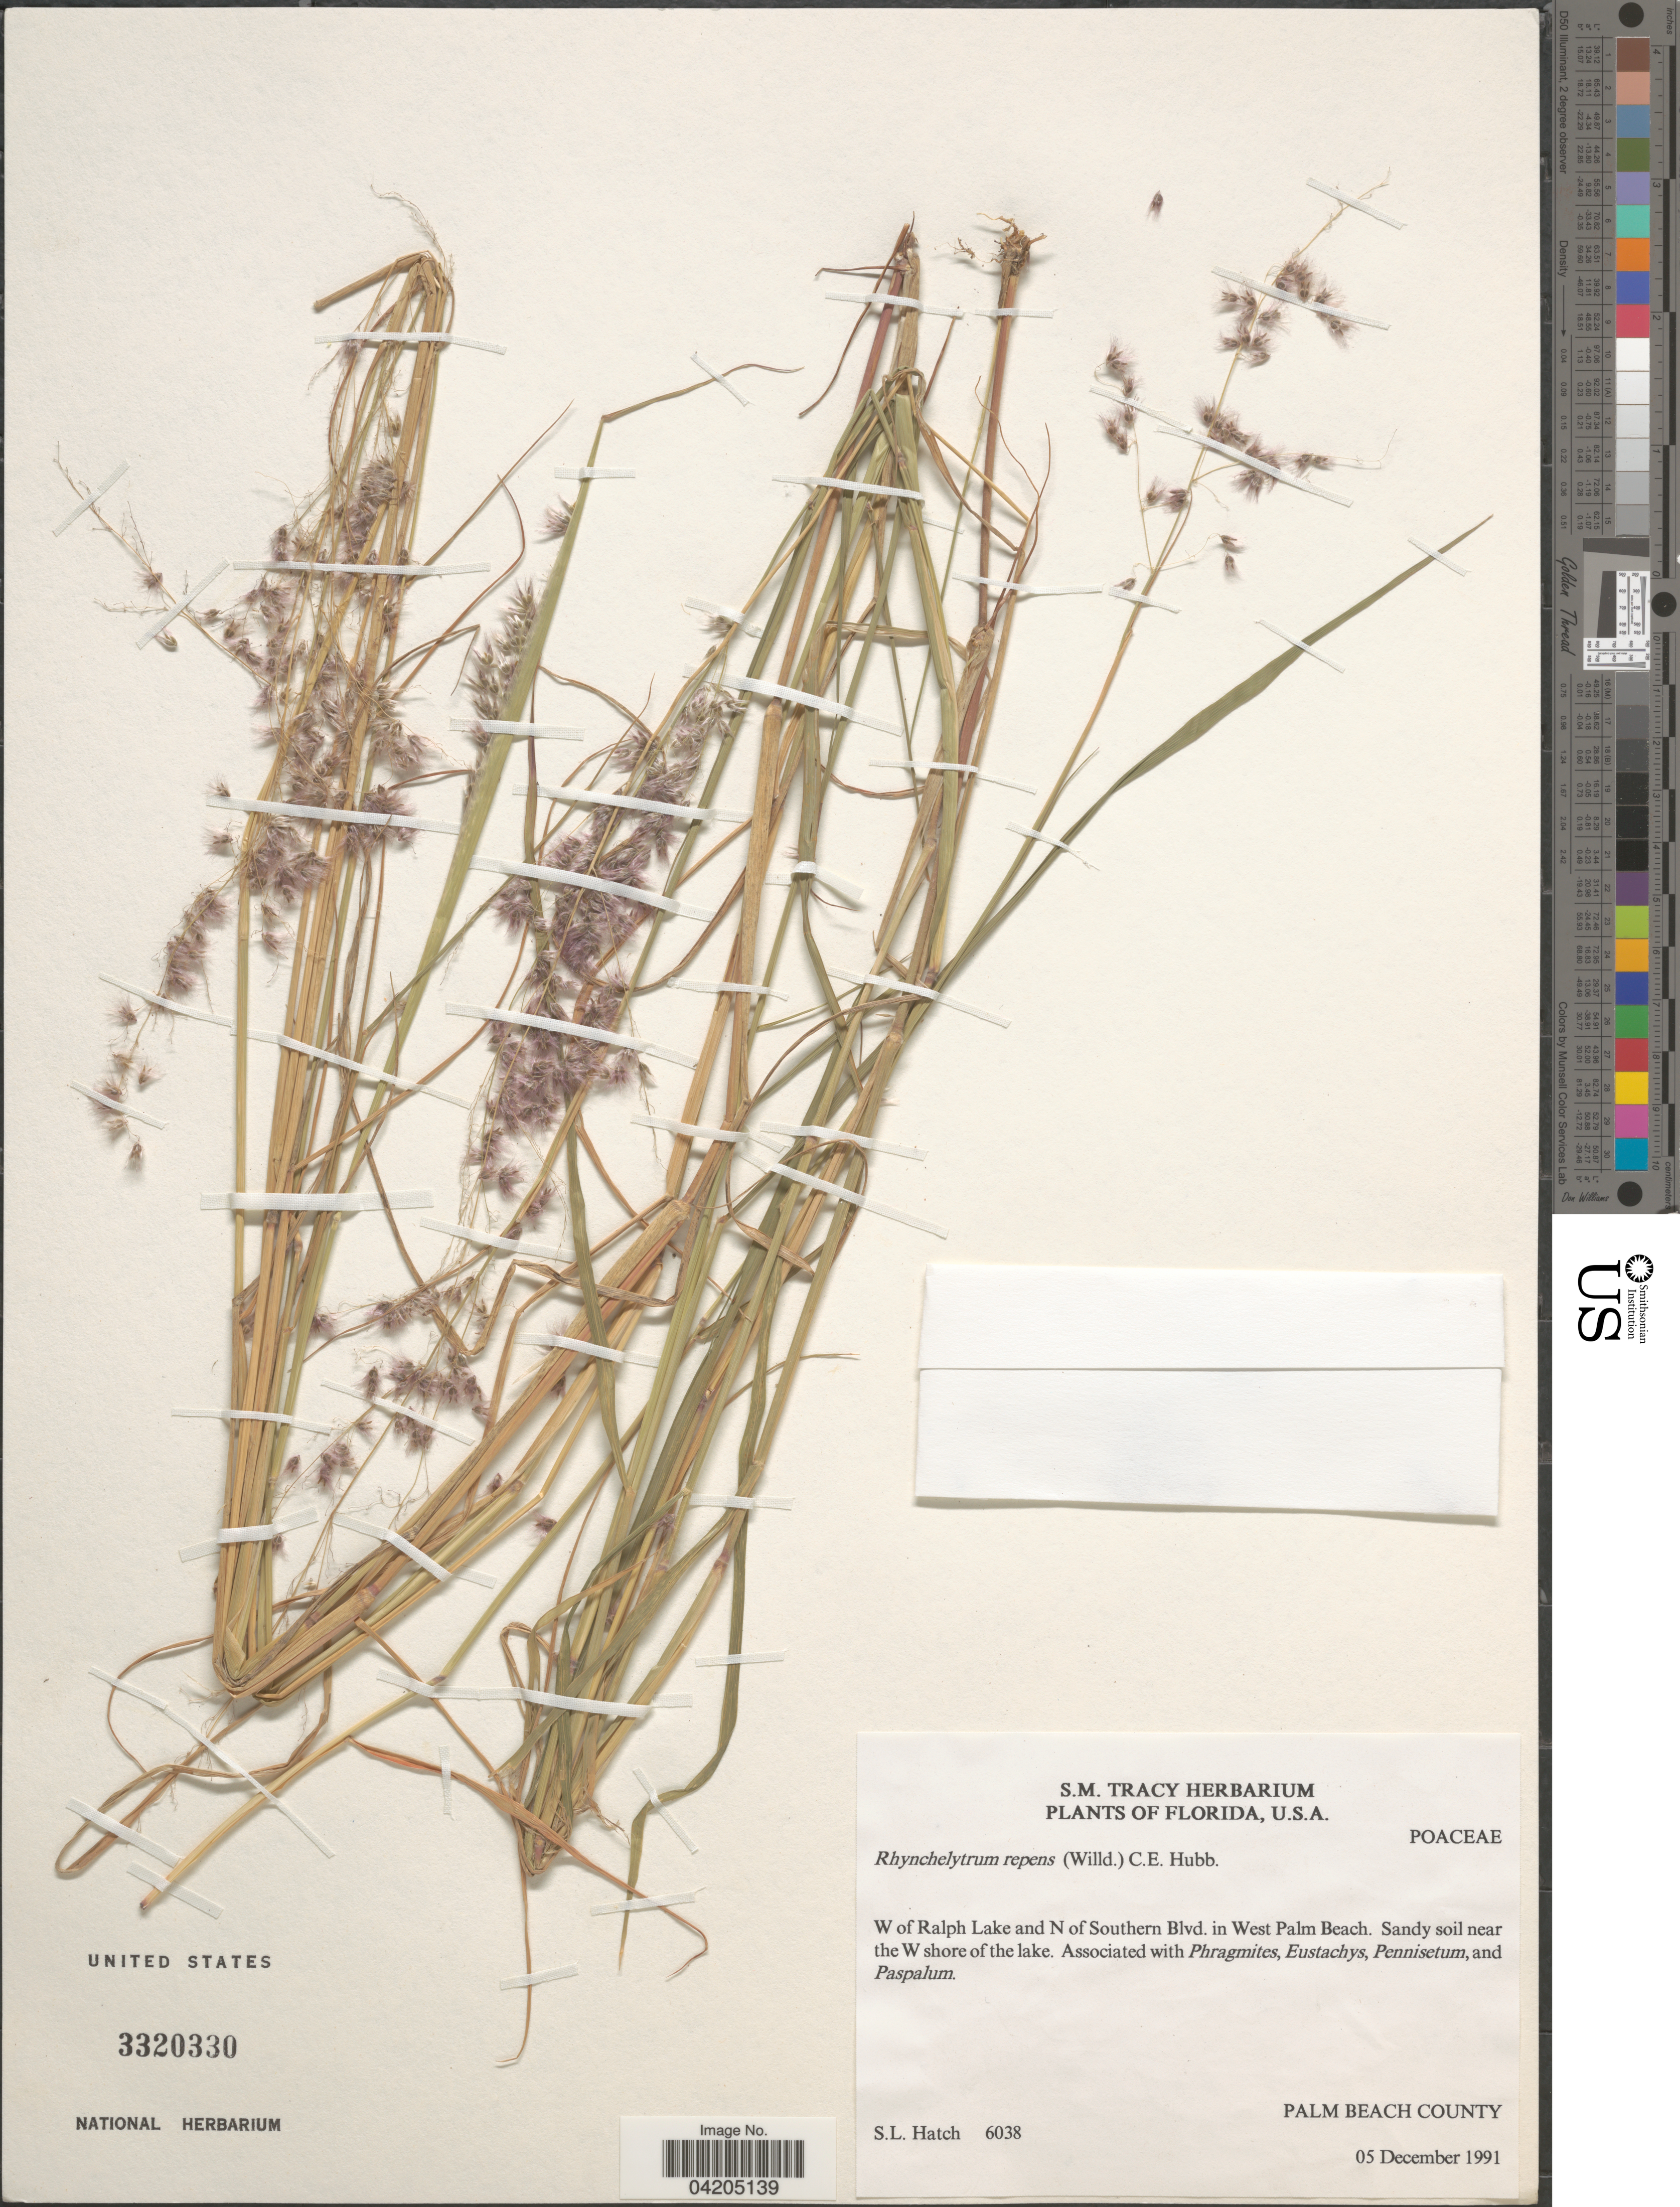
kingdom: Plantae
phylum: Tracheophyta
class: Liliopsida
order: Poales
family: Poaceae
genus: Melinis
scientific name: Melinis repens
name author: (Willd.) Zizka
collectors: S. Hatch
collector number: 6038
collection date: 1991-12-05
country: United States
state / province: Florida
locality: W of Ralph Lake and N of Southern Blvd. in West Palm Beach. Sandy soil near the W shore of the lake. Palm Beach County.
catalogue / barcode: US 3320330